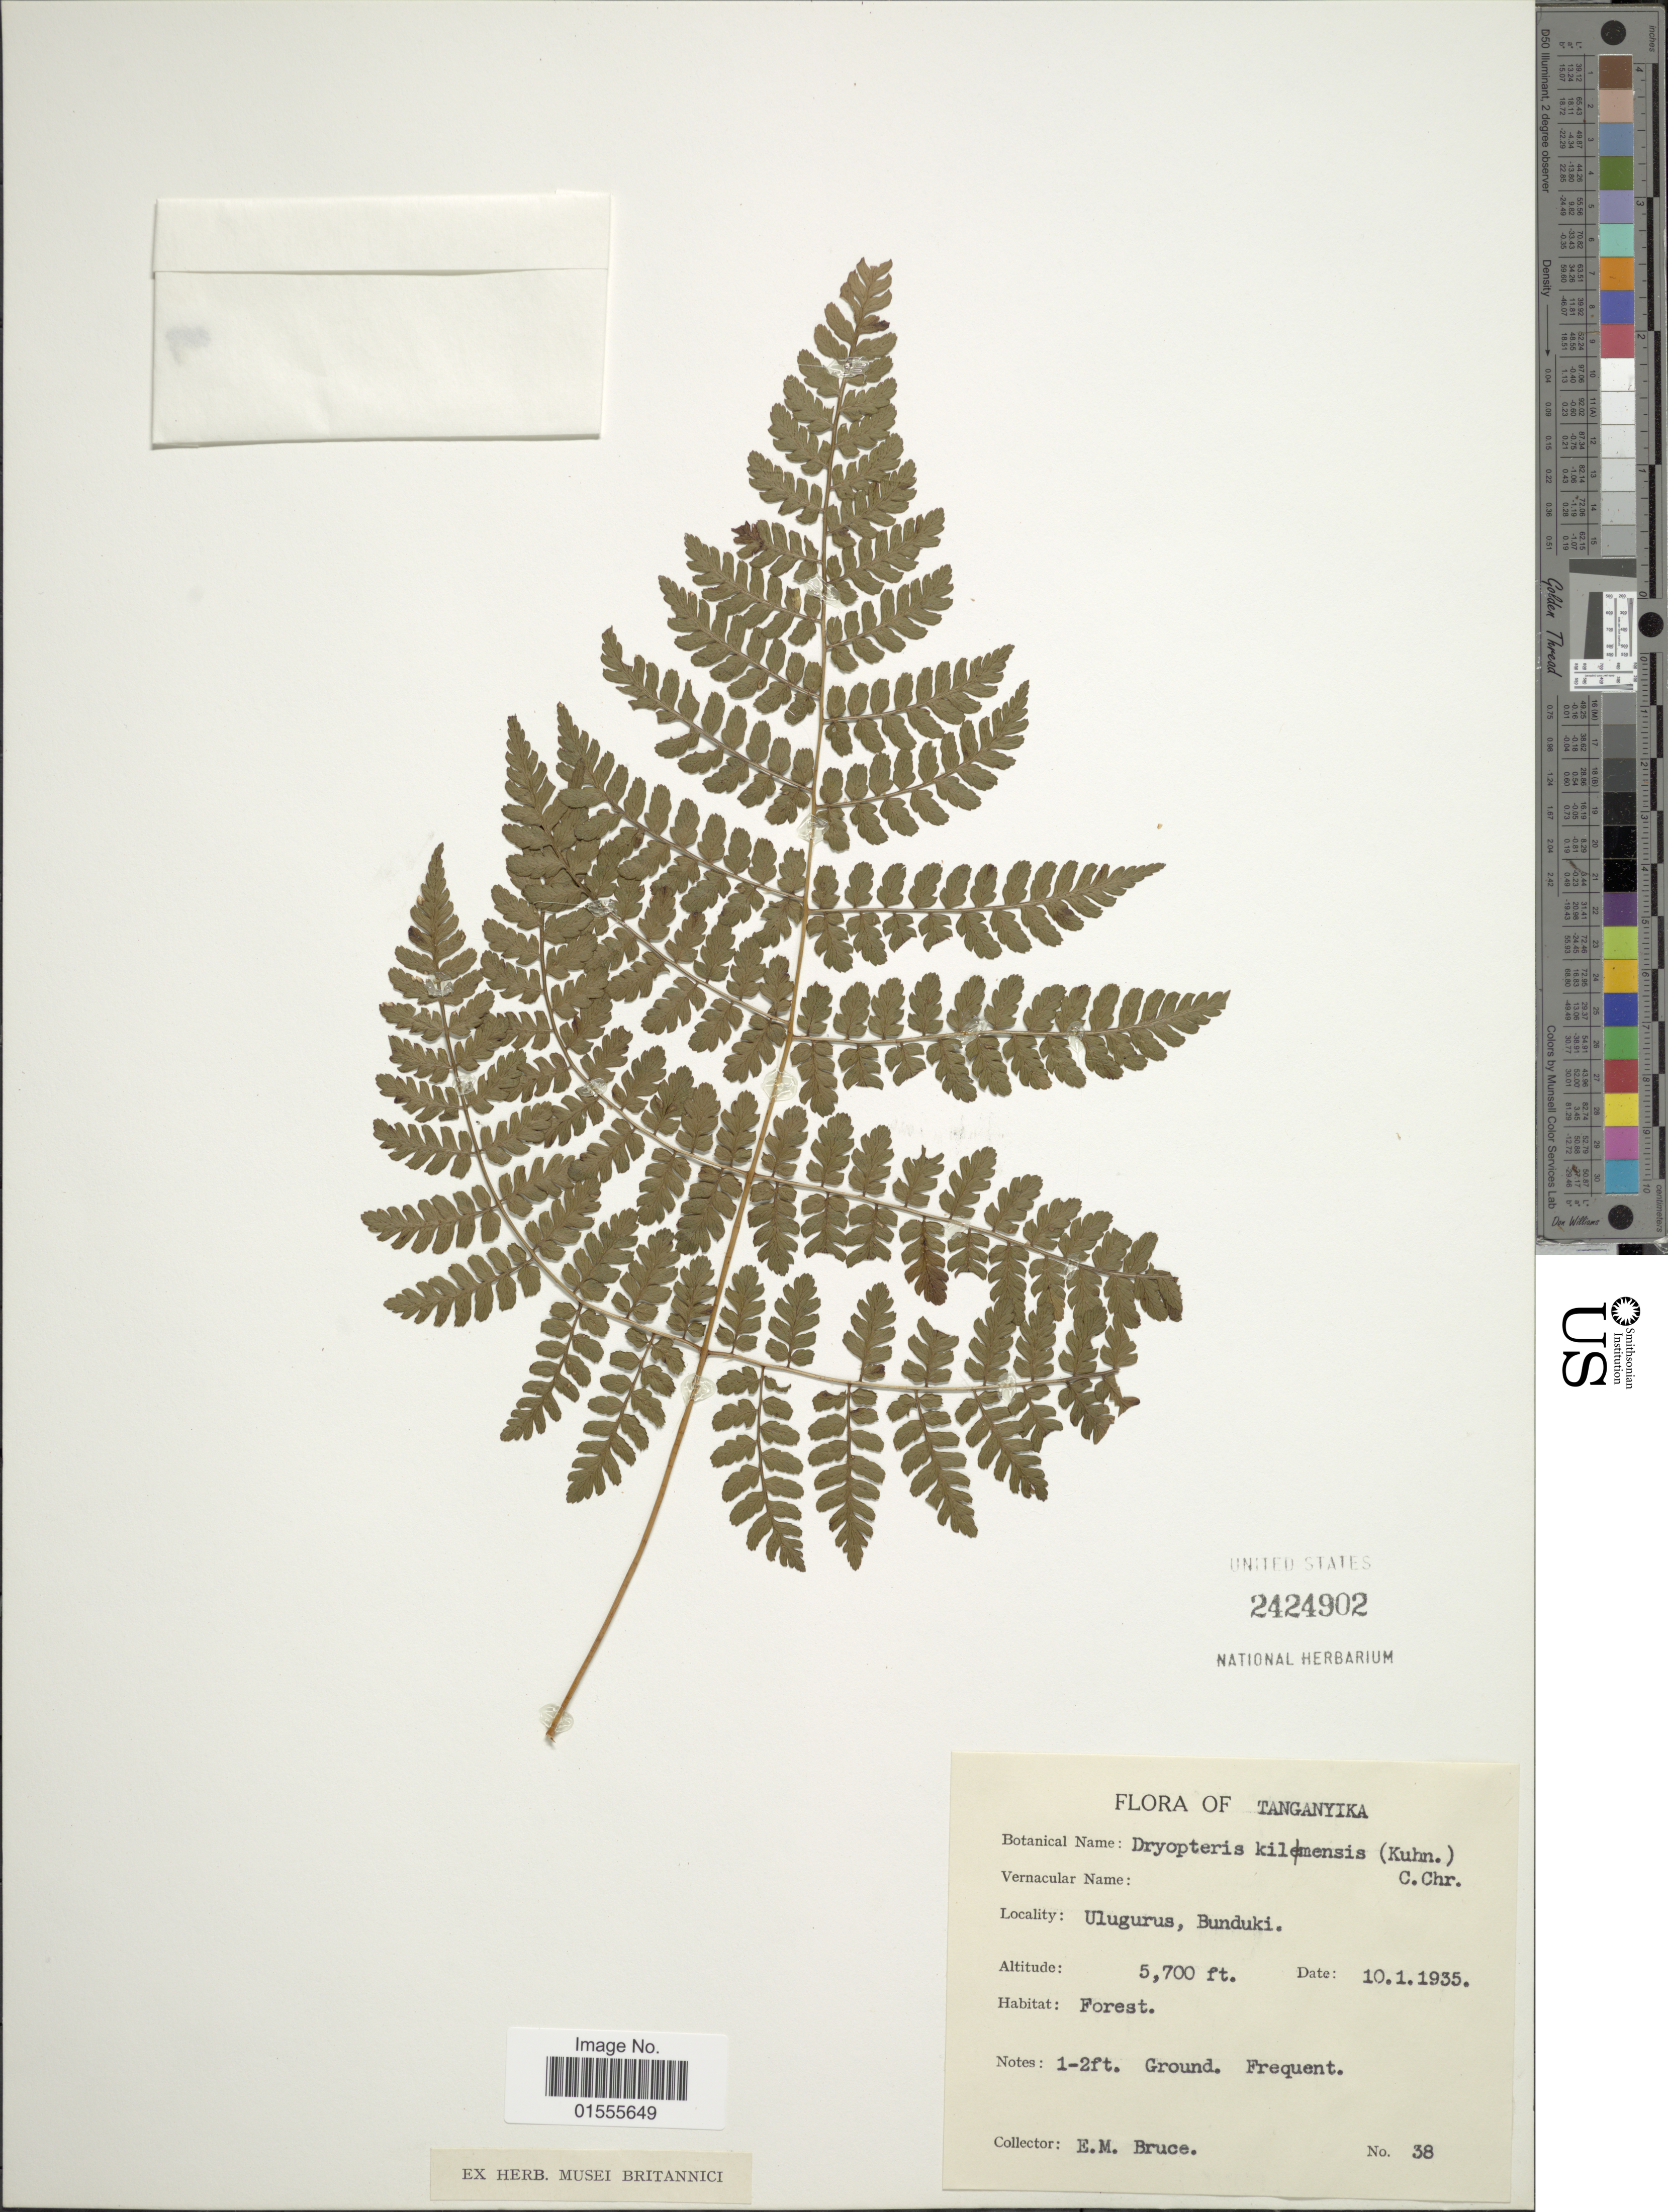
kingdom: Plantae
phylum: Tracheophyta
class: Polypodiopsida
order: Polypodiales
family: Dryopteridaceae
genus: Dryopteris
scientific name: Dryopteris kilemensis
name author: (Kuhn) Kuntze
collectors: E. Bruce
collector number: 38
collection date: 1935-01-10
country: Tanzania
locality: Tanganyika, Ulugurus, Bunduki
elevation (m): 1737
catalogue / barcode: US 2424902